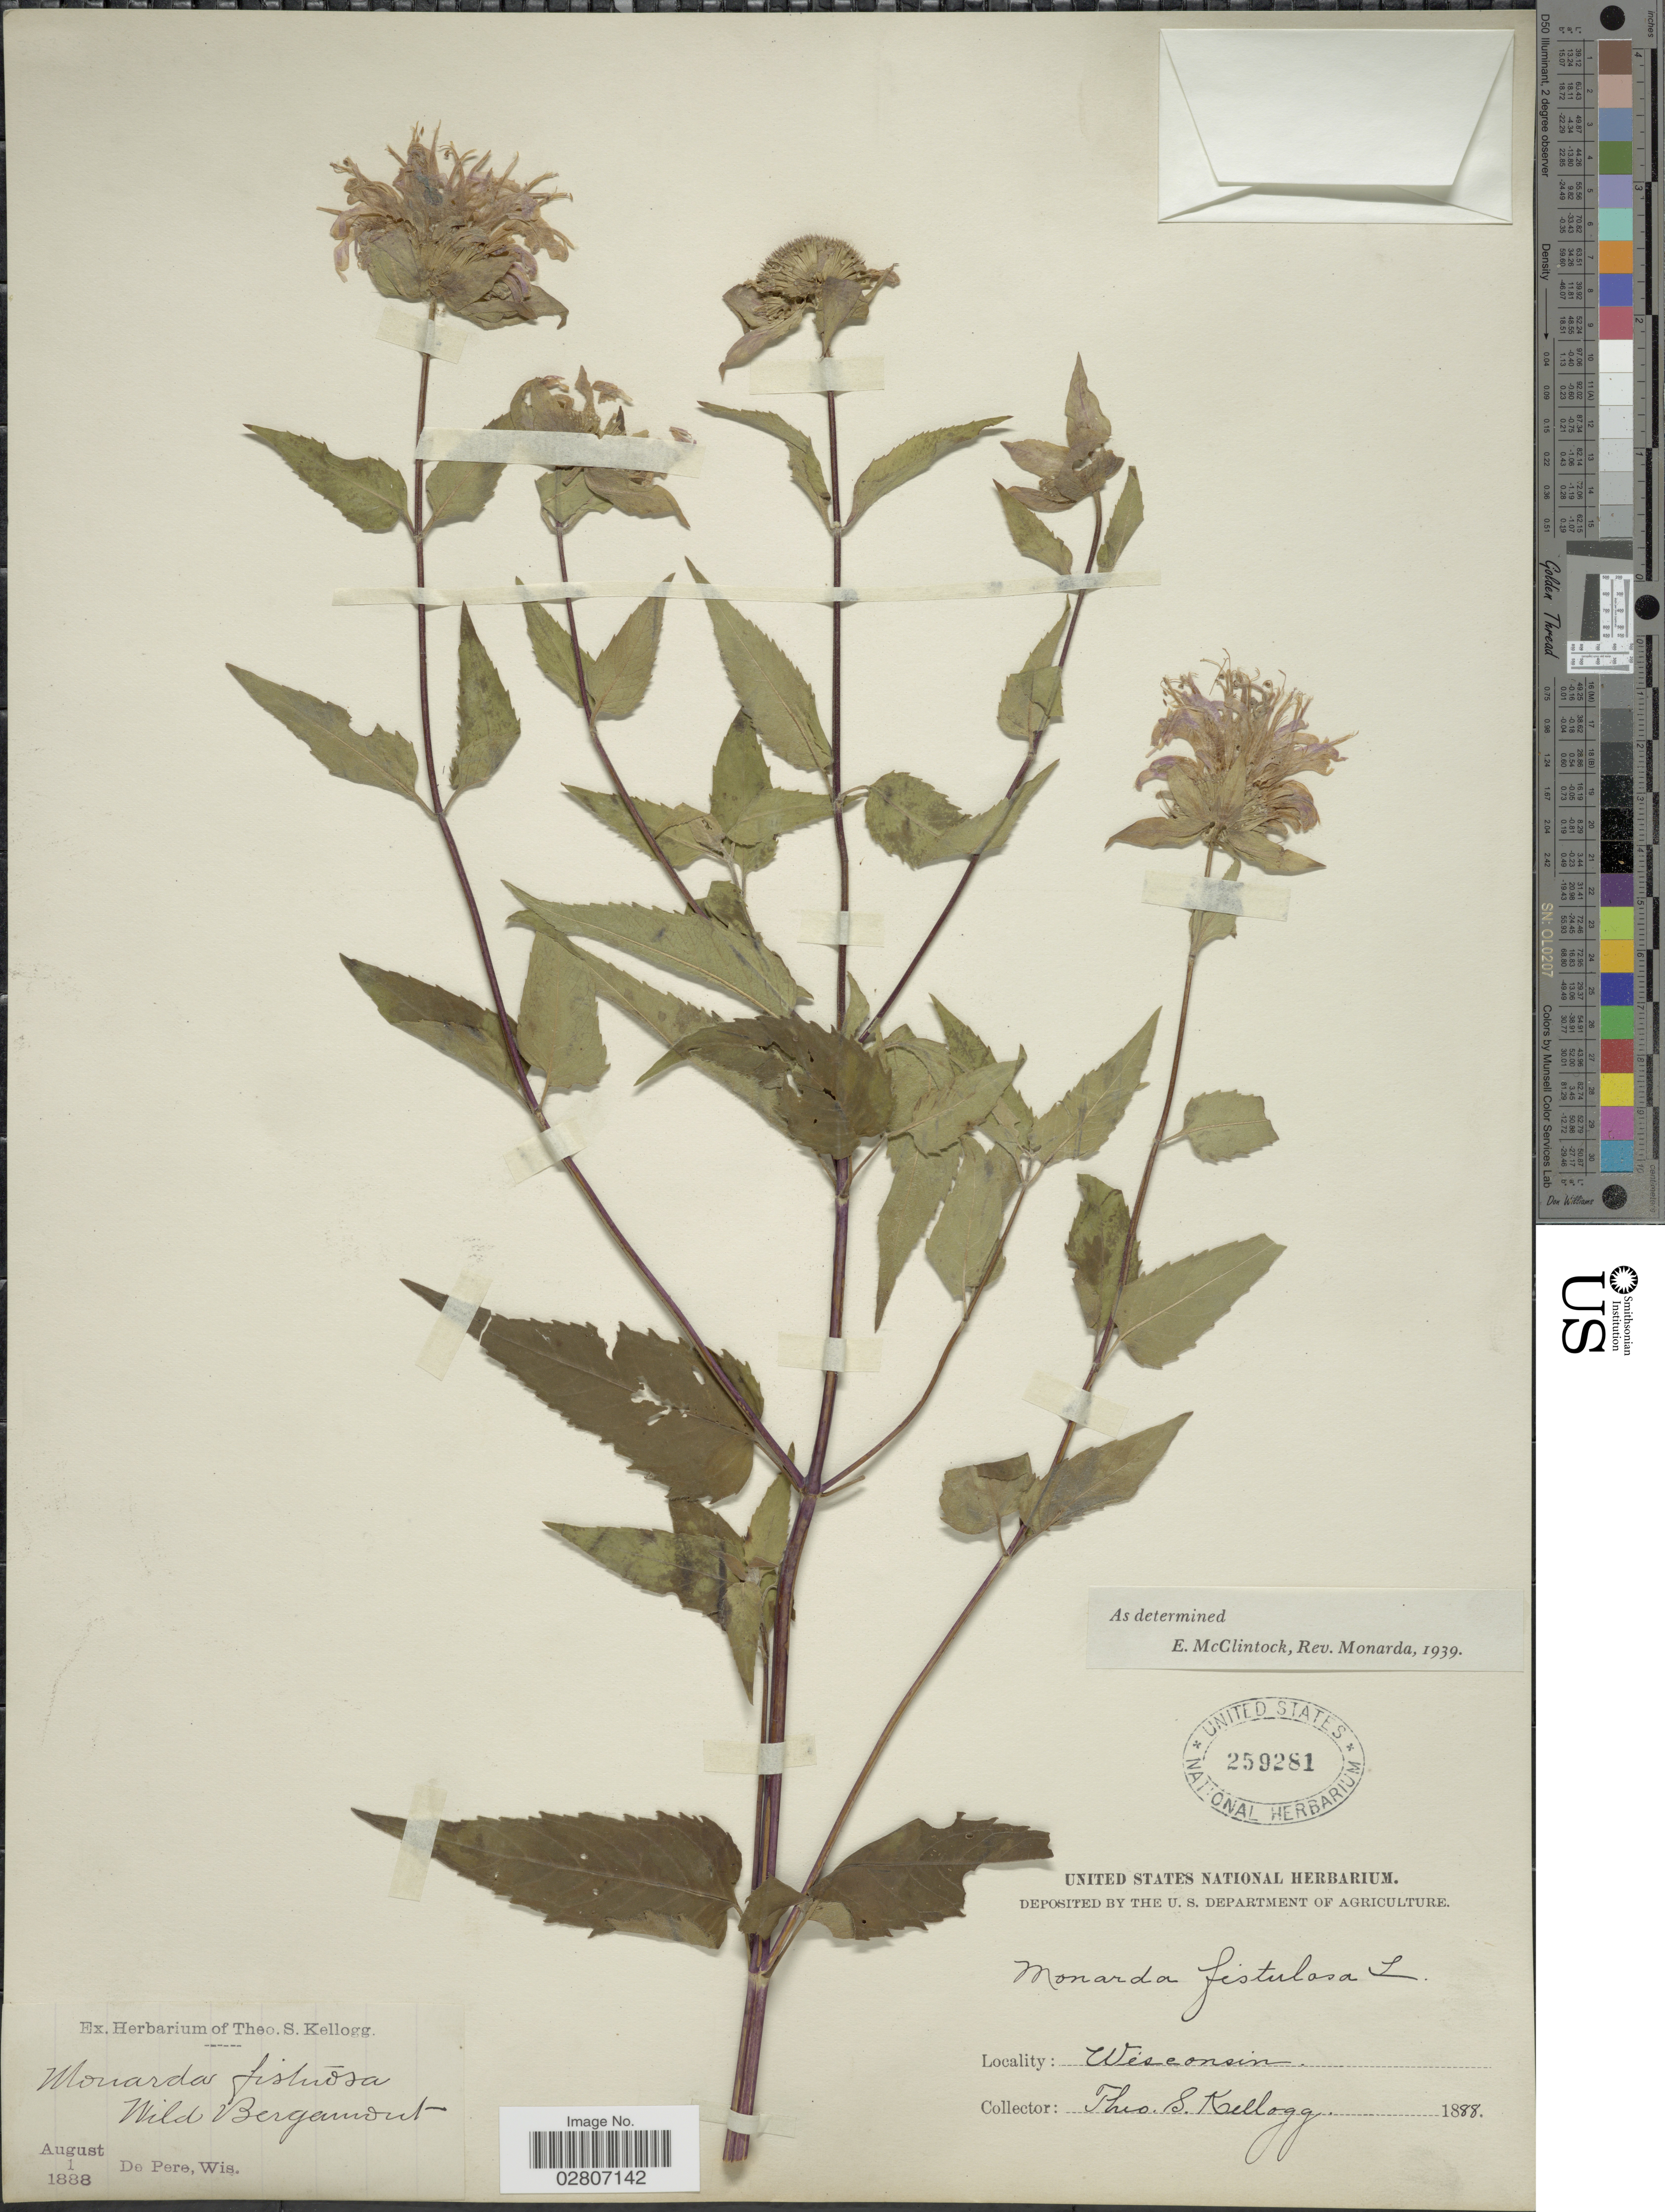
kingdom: Plantae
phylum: Tracheophyta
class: Magnoliopsida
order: Lamiales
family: Lamiaceae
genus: Monarda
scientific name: Monarda fistulosa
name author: L.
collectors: T. S. Kellogg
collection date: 1888-08-01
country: United States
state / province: Wisconsin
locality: De Pere.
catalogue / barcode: US 259281